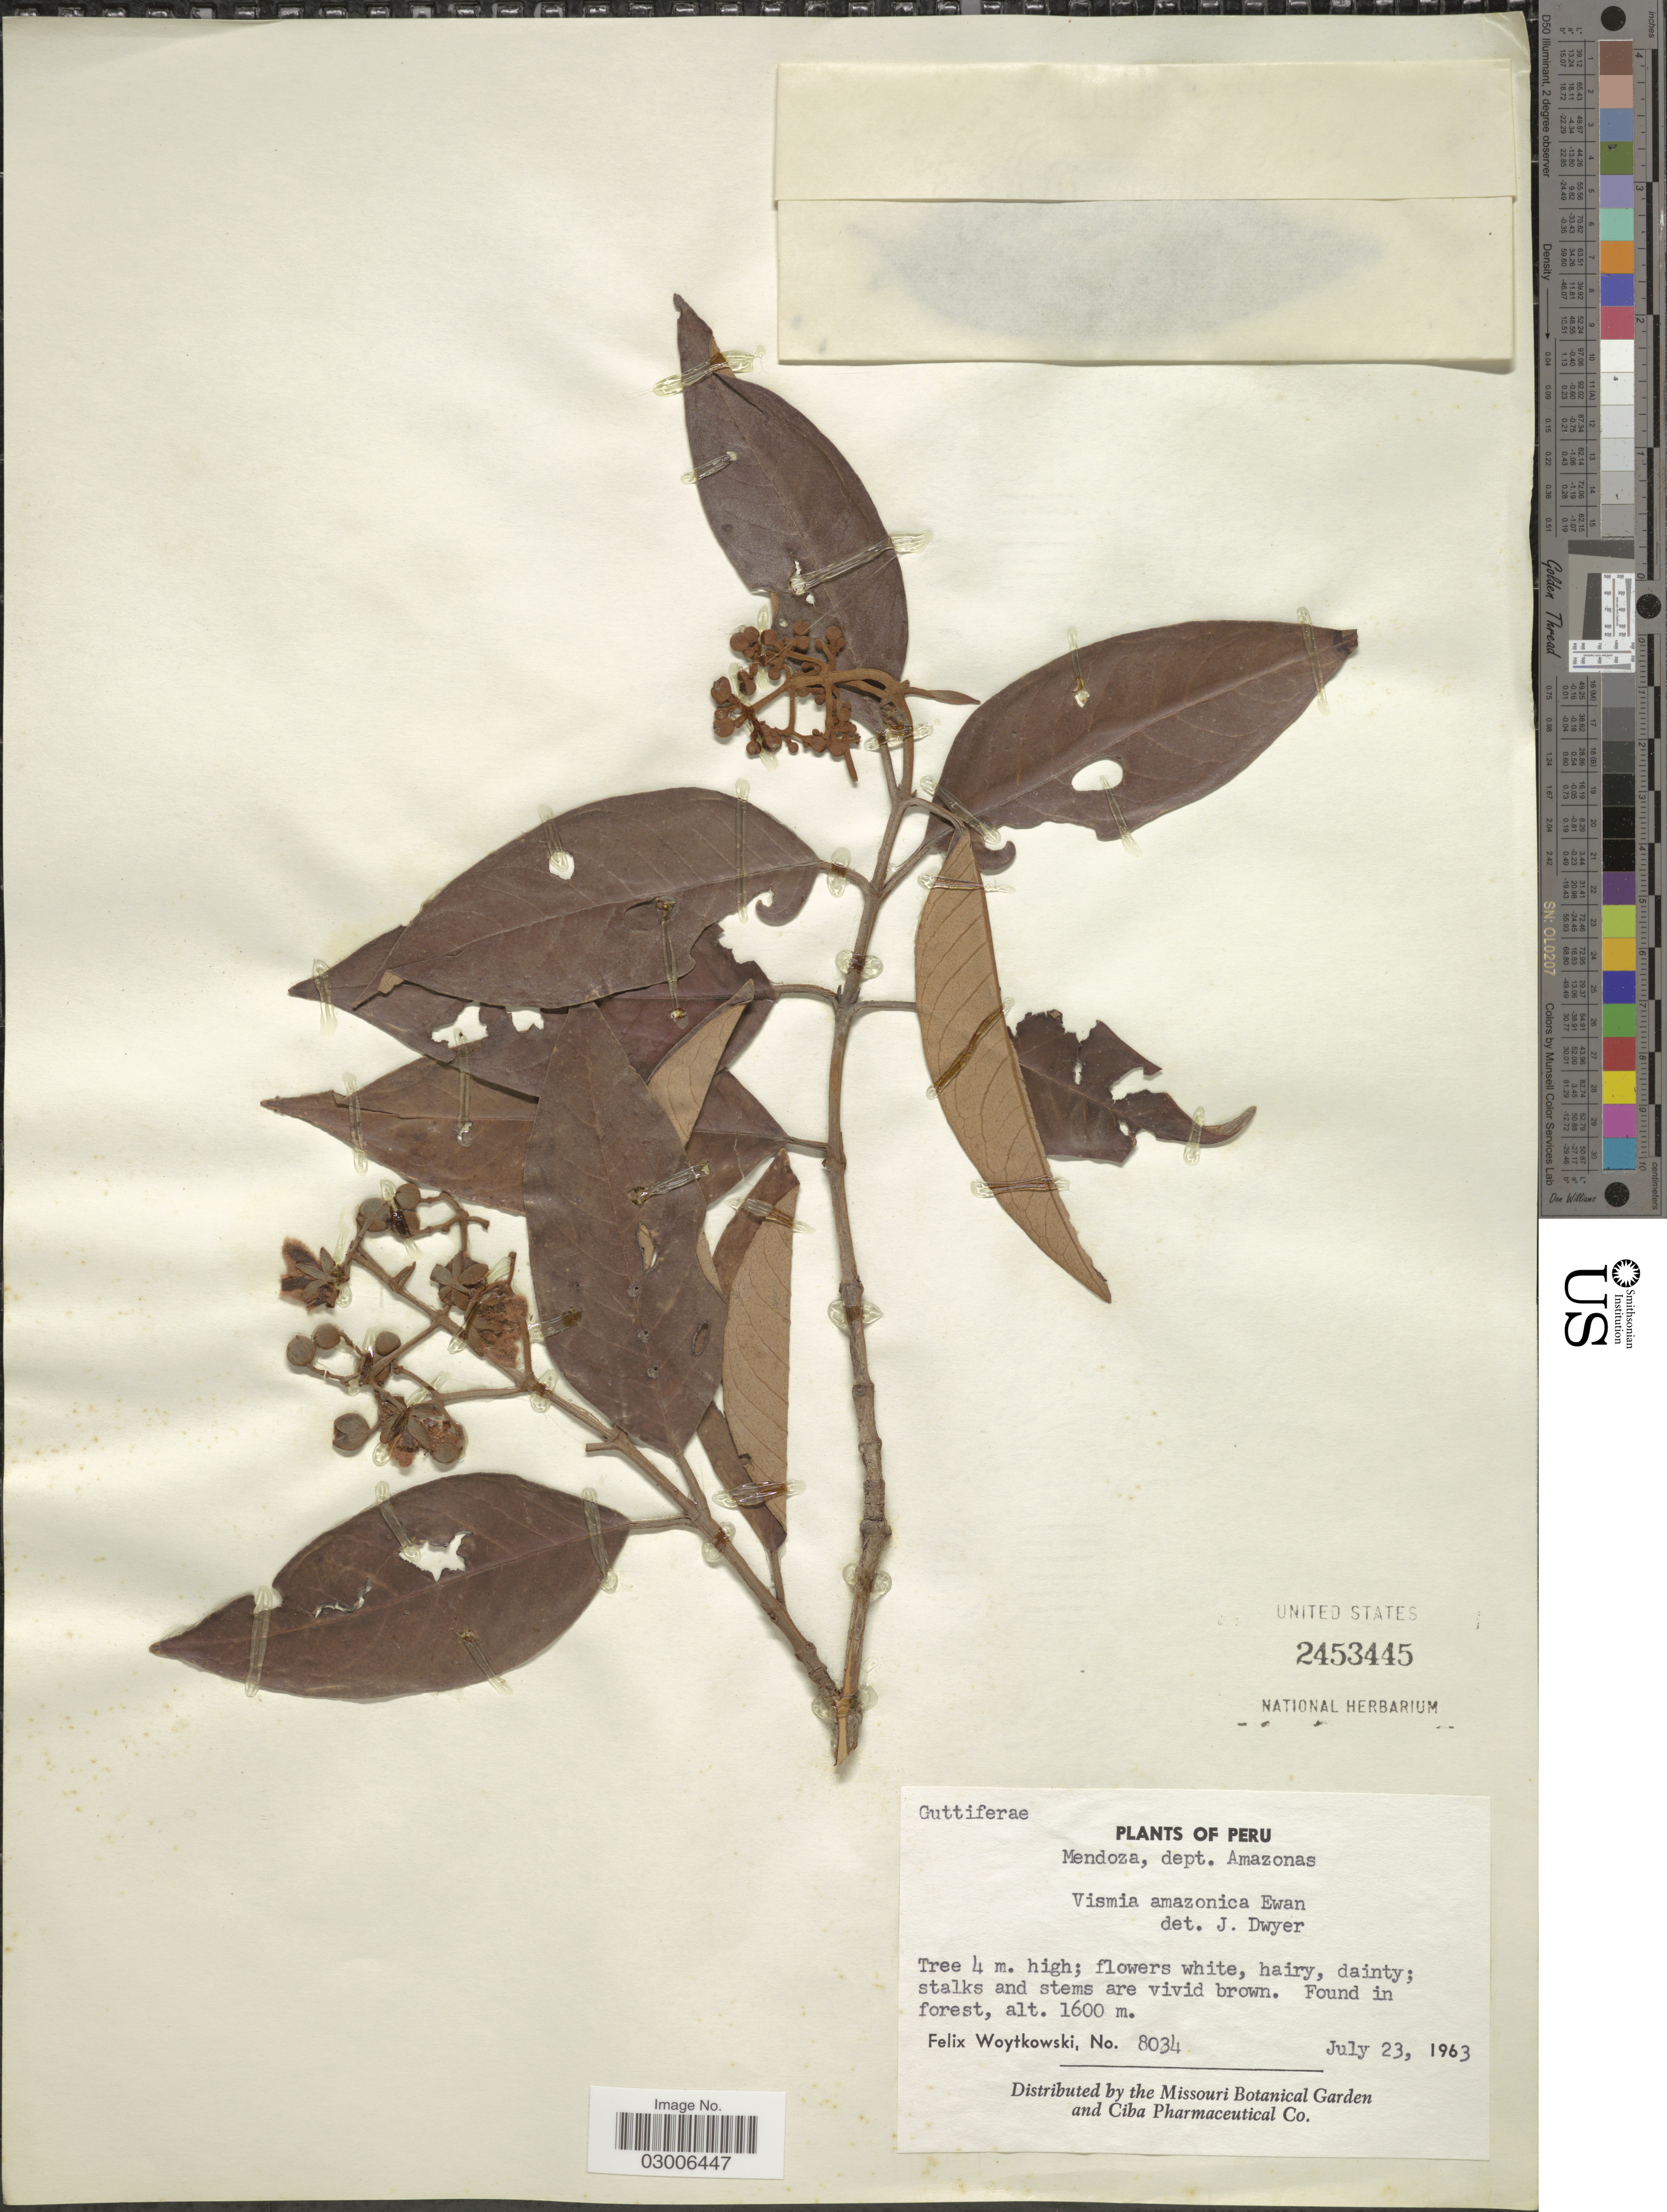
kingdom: Plantae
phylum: Tracheophyta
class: Magnoliopsida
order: Malpighiales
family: Hypericaceae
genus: Vismia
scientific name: Vismia amazonica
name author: Ewan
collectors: F. Woytkowski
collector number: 8034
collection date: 1963-07-23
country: Peru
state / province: Amazonas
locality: Mendoza, dept. Amazonas.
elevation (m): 1600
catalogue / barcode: US 2453445